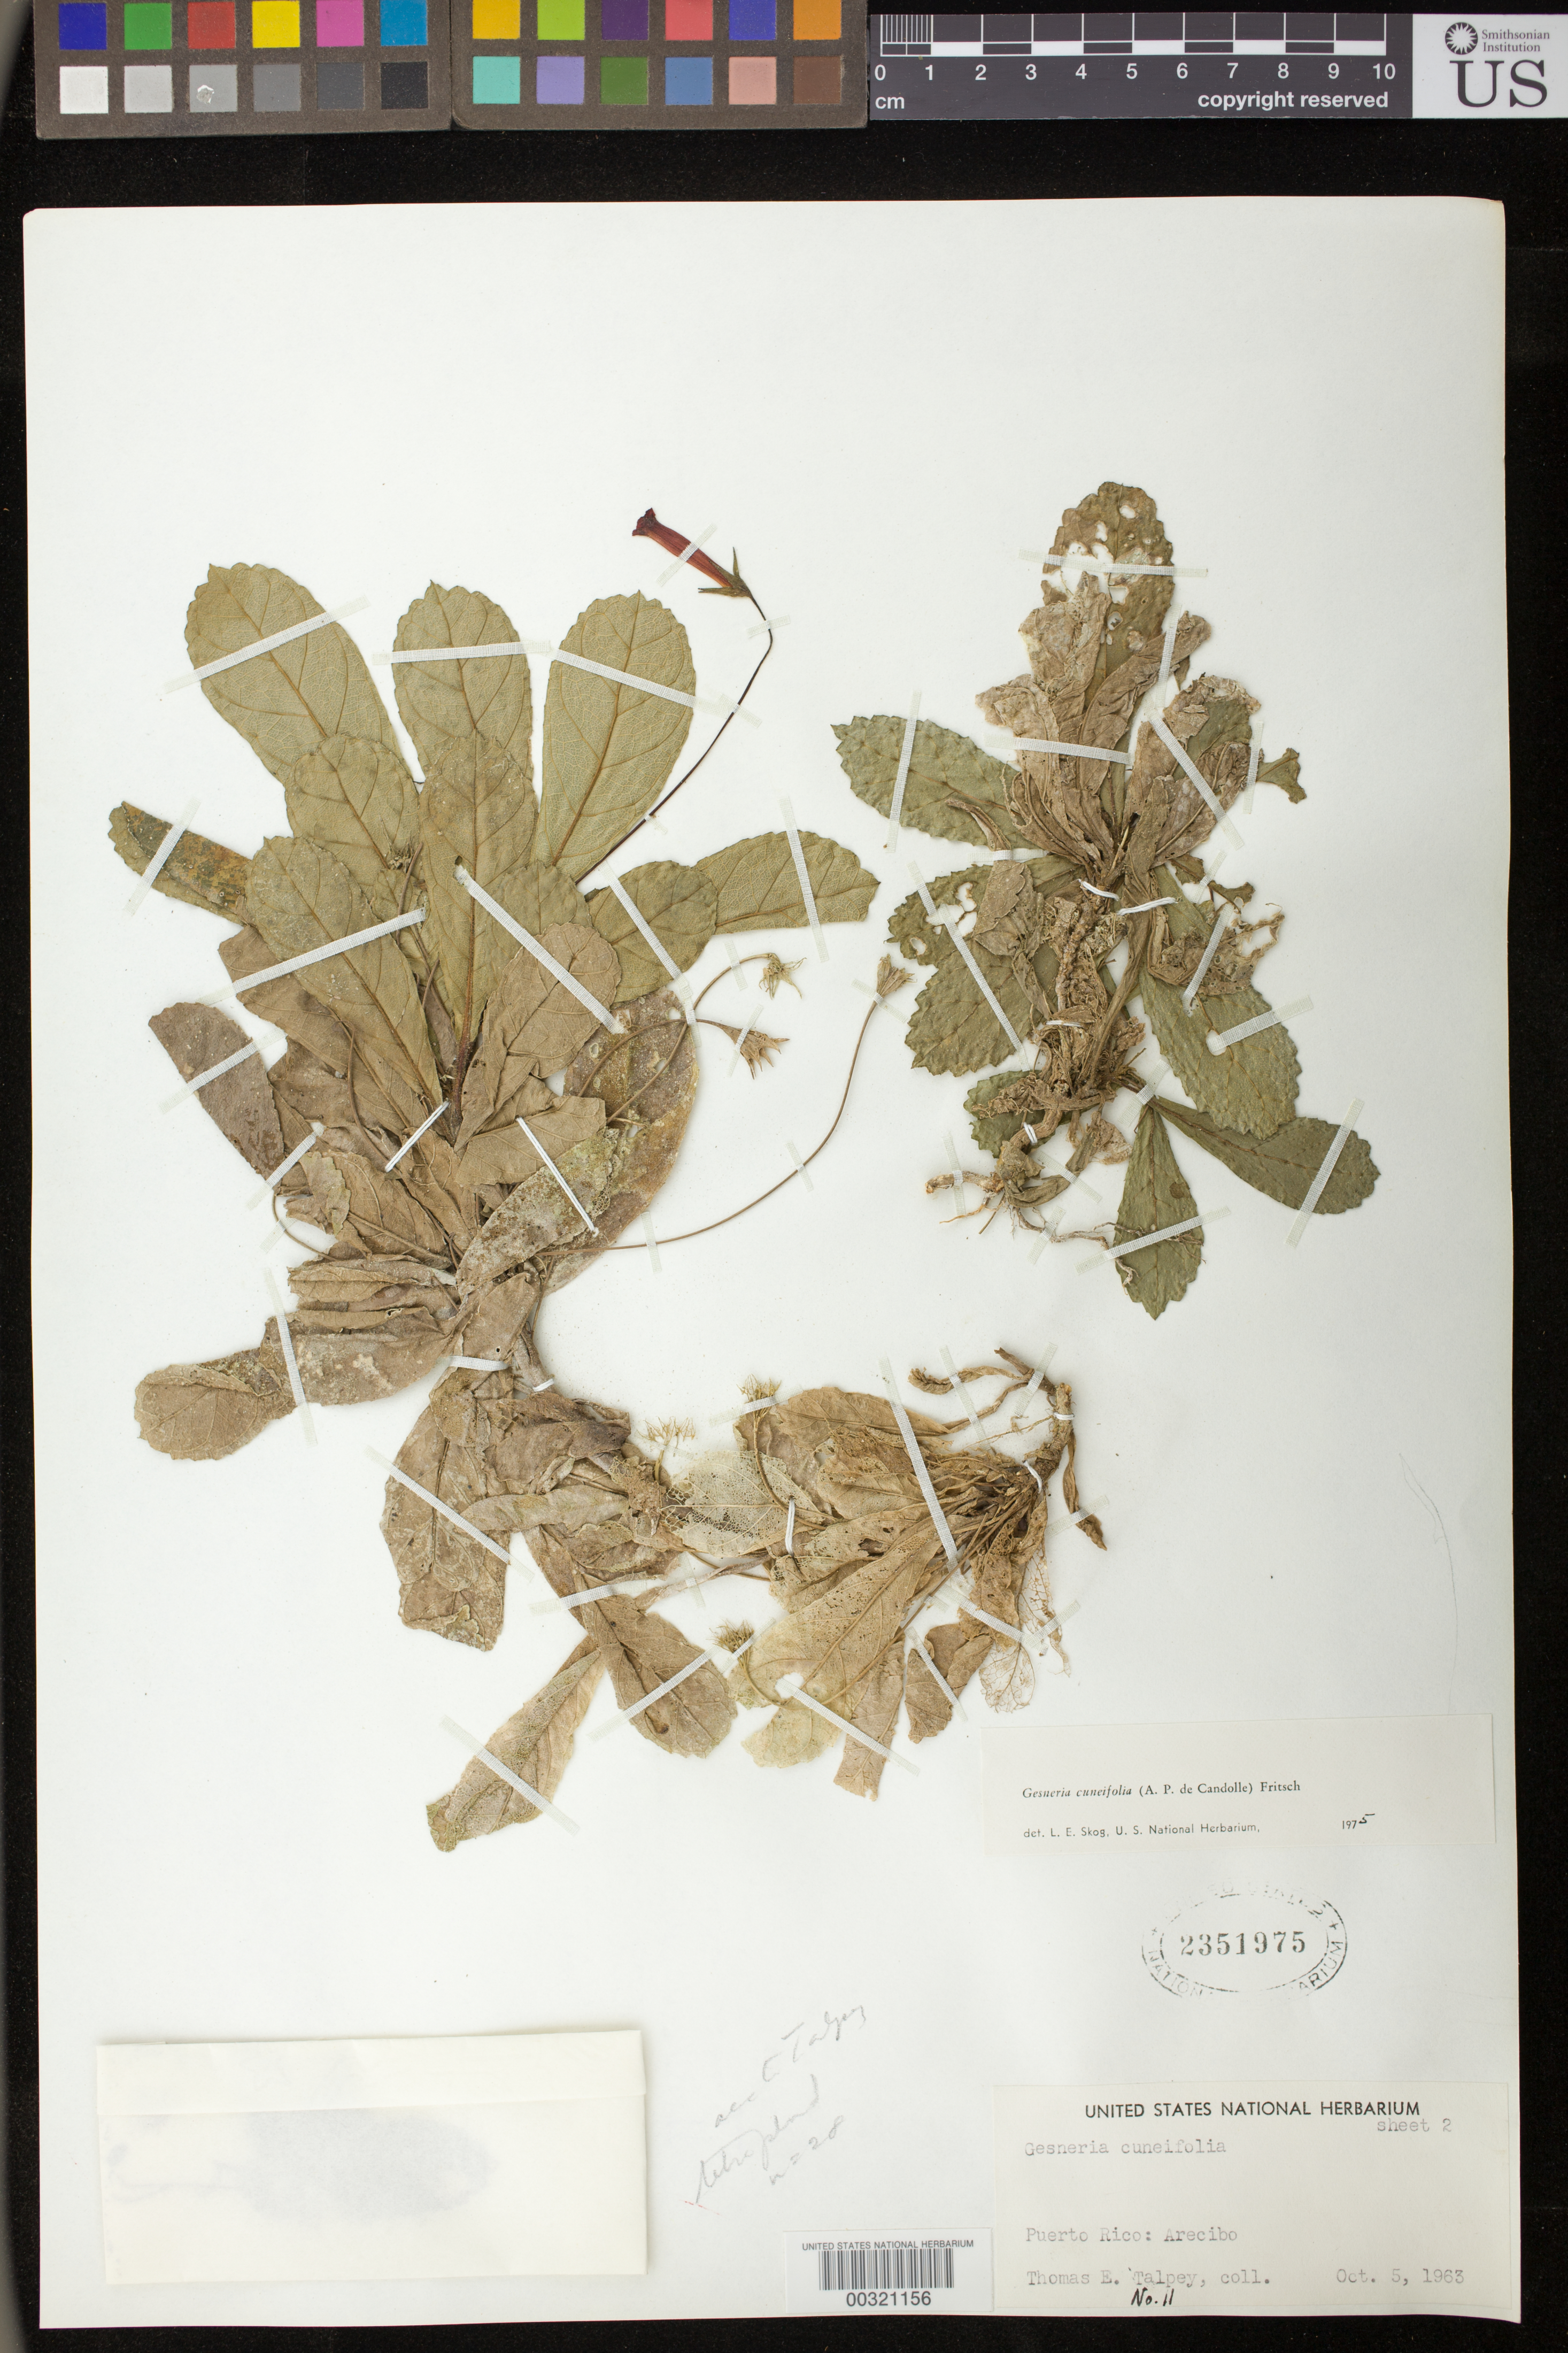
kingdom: Plantae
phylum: Tracheophyta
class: Magnoliopsida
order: Lamiales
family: Gesneriaceae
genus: Gesneria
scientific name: Gesneria cuneifolia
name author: (DC.) Fritsch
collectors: T. Talpey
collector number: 11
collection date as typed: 05 Oct 1963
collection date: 1963-10-05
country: Puerto Rico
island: Puerto Rico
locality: Arecibo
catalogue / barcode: US 2351975